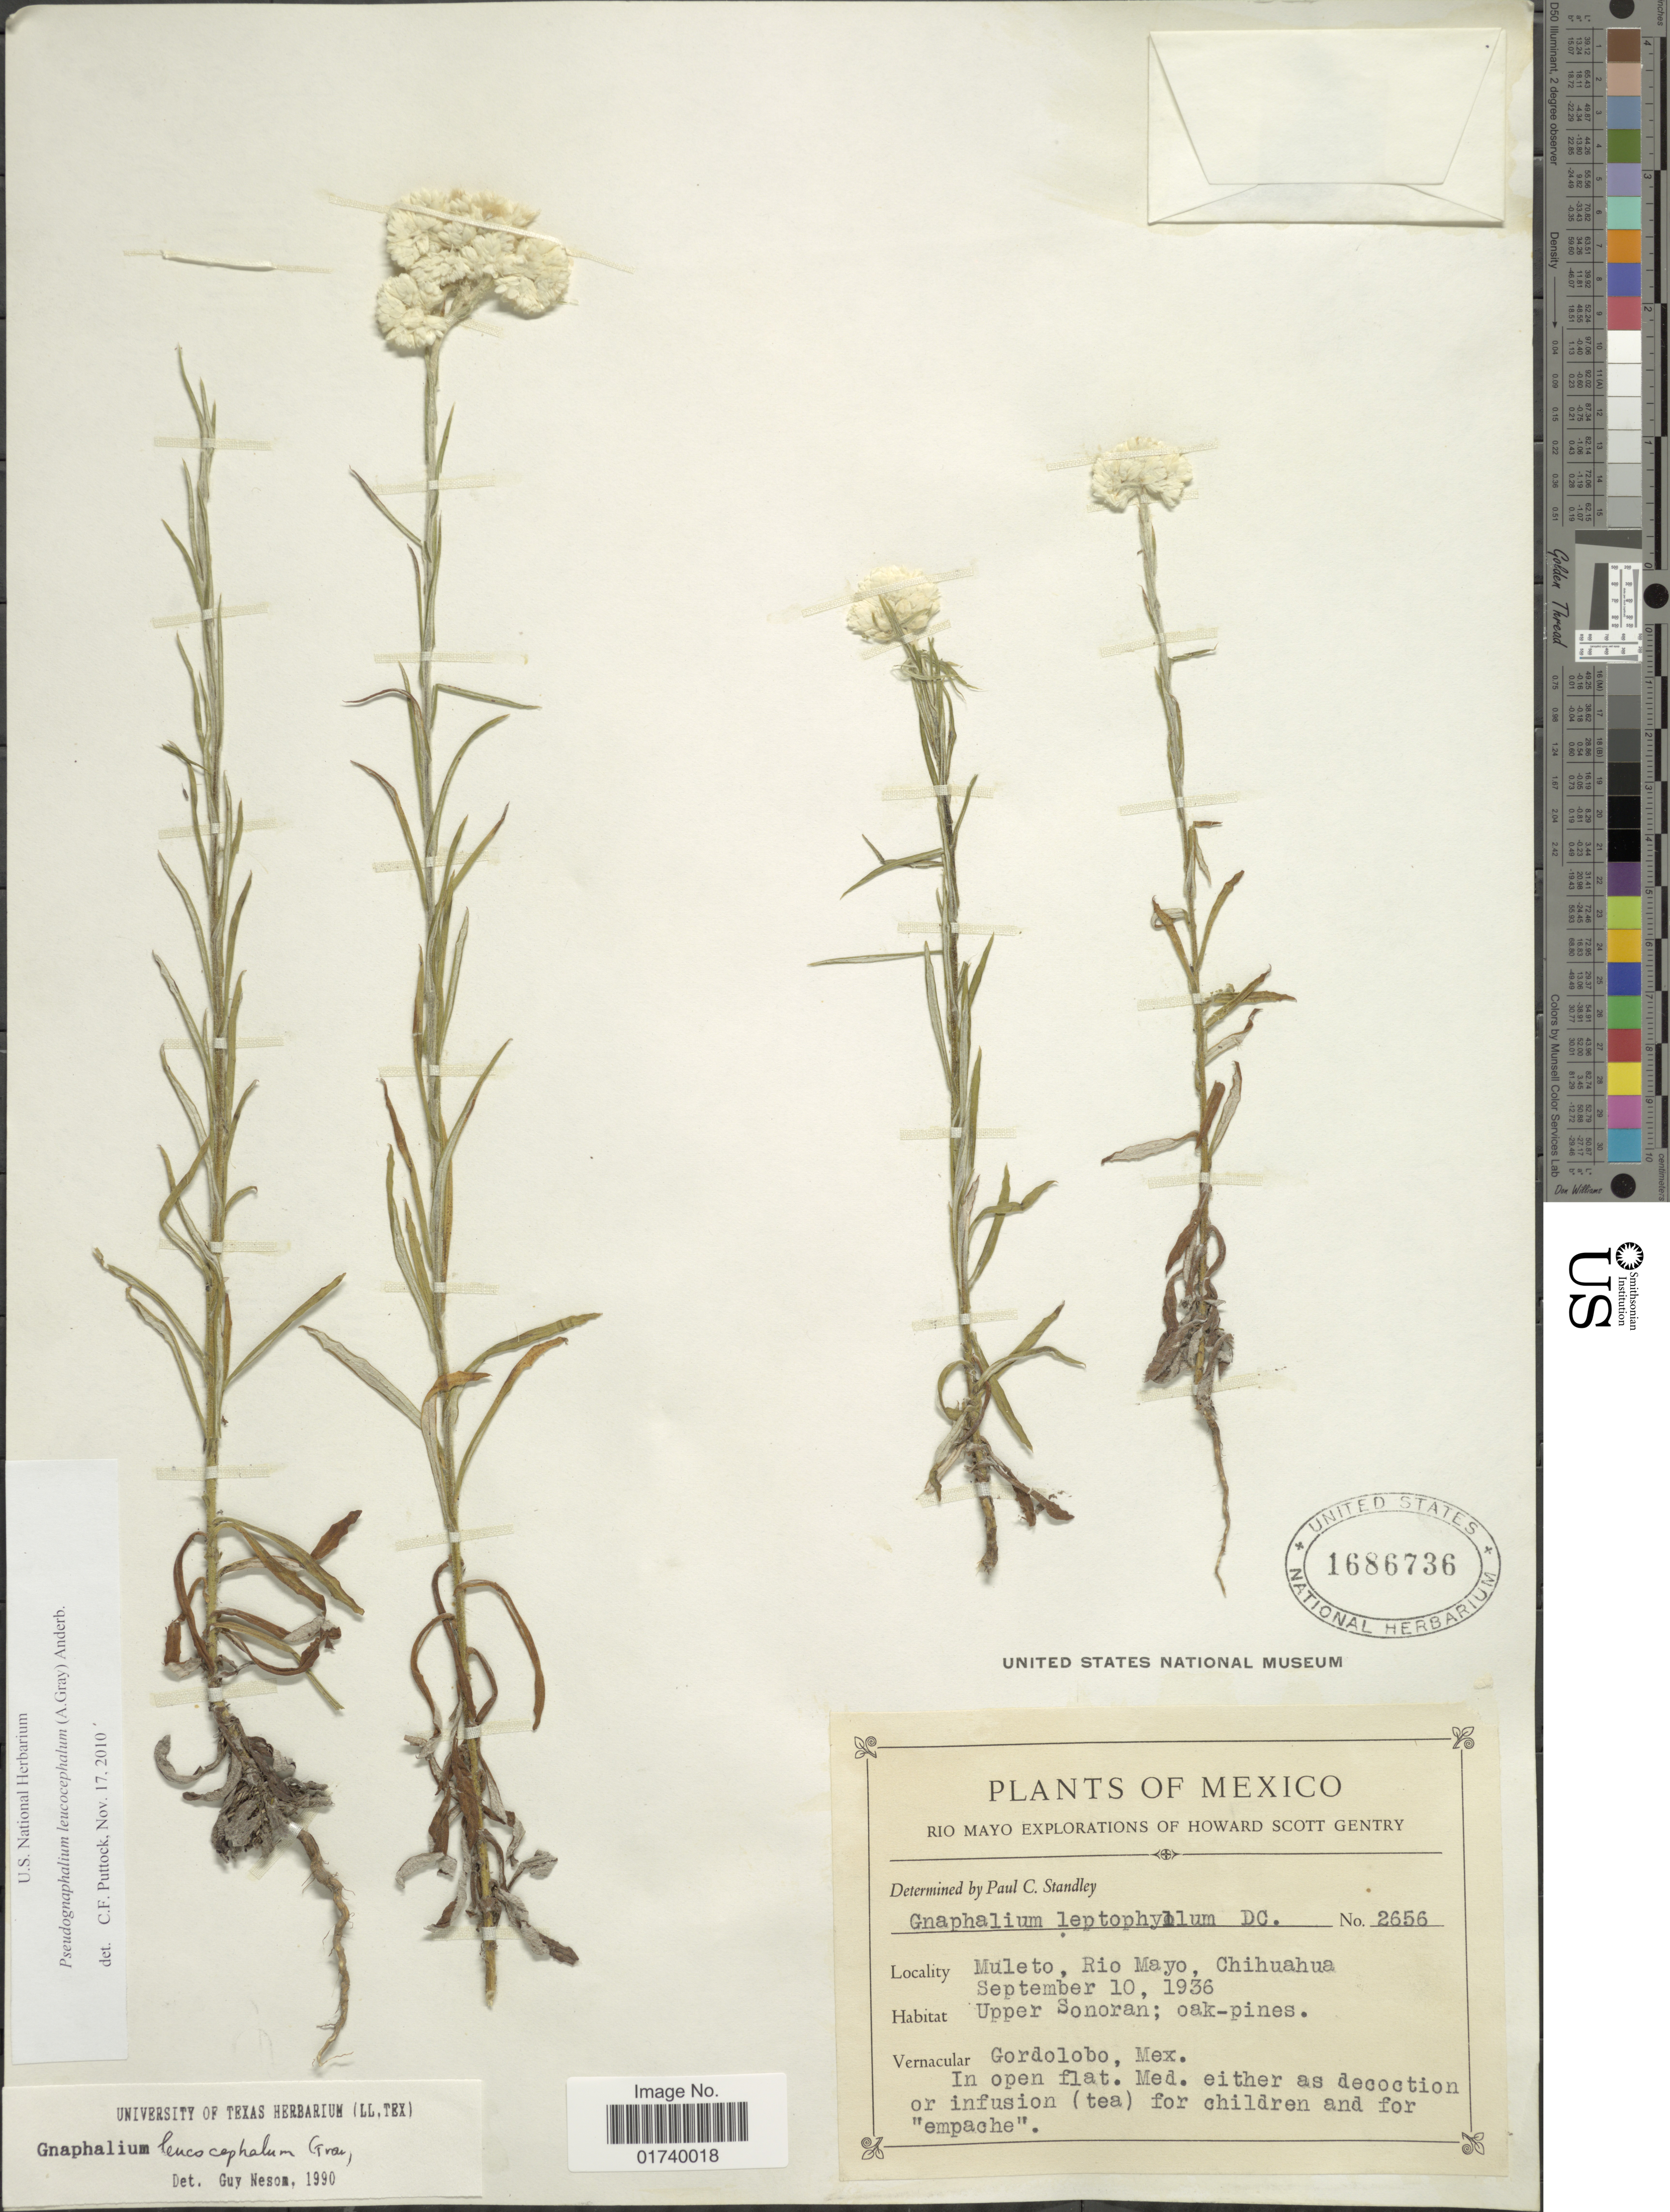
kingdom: Plantae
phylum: Tracheophyta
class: Magnoliopsida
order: Asterales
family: Asteraceae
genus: Pseudognaphalium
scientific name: Pseudognaphalium leucocephalum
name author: (A. Gray) Anderb.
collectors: P. C. Standley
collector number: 2656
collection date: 1936-09-10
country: Mexico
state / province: Chihuahua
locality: Muleto, Rio Mayo, Chihuahua, Upper Sonoran.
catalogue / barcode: US 1686736